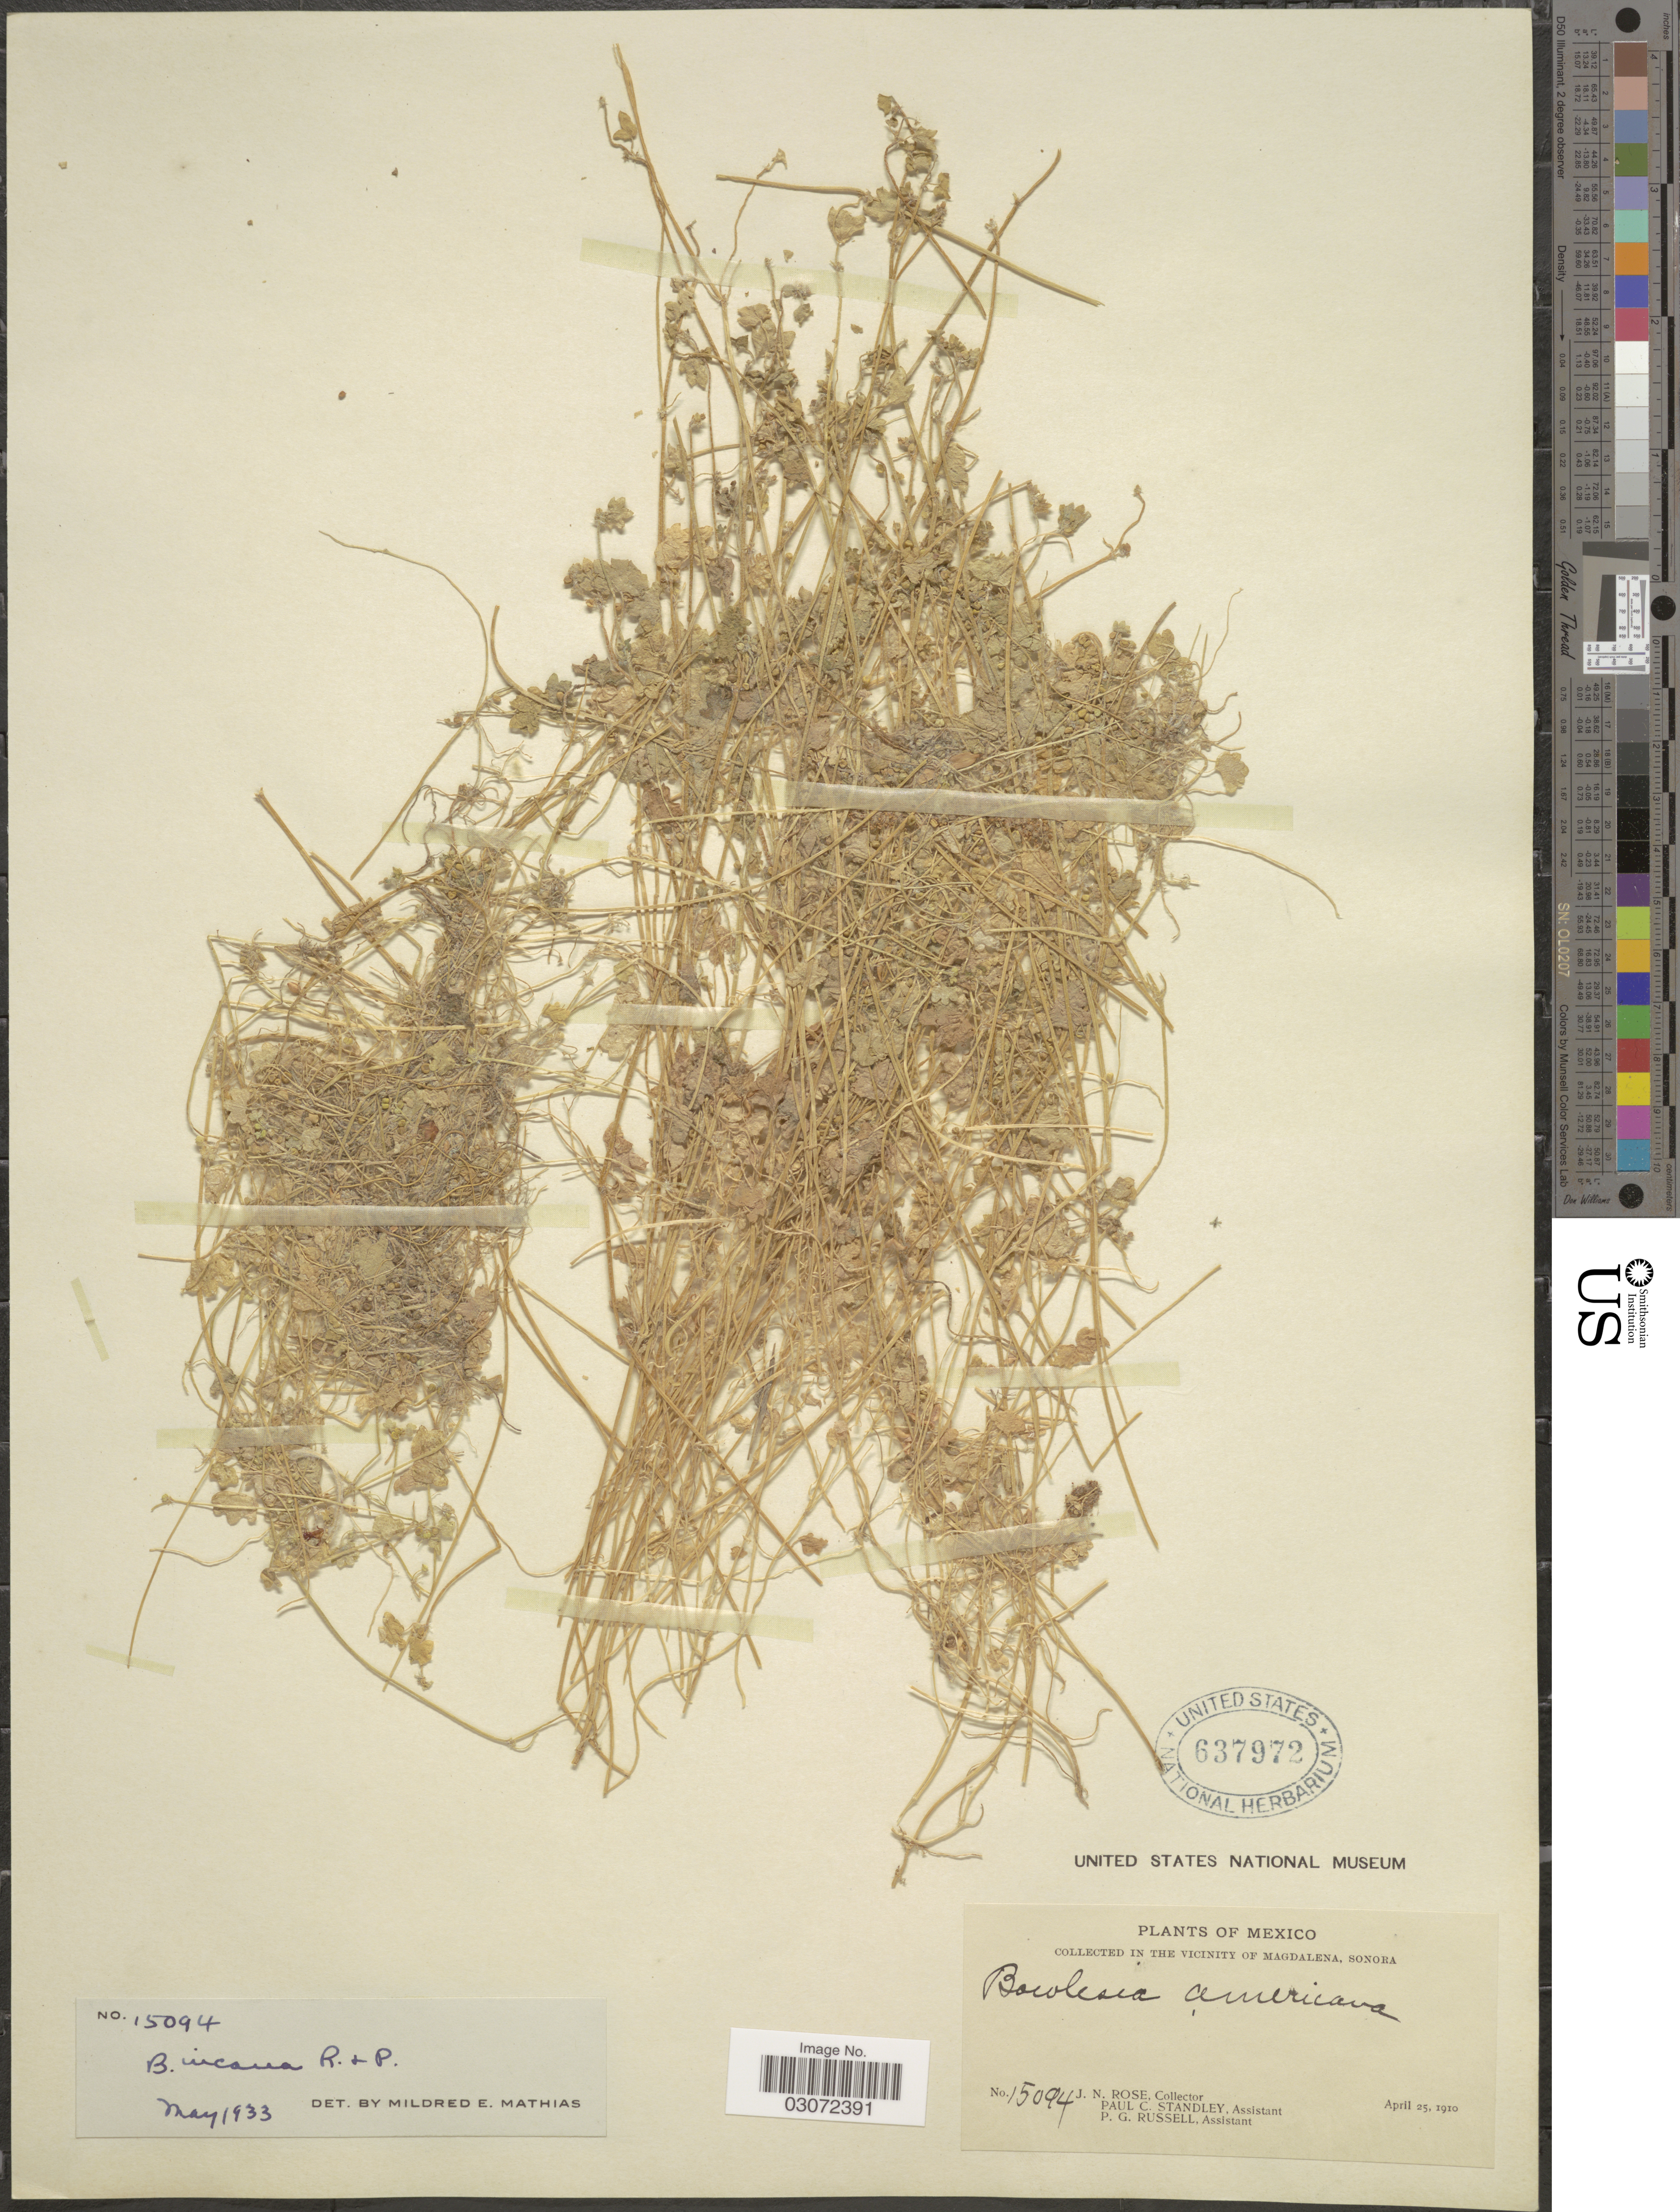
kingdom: Plantae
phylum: Tracheophyta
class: Magnoliopsida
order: Apiales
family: Apiaceae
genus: Bowlesia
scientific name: Bowlesia incana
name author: Ruiz & Pav.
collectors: J. N. Rose, P. C. Standley & P. G. Russell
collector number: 15094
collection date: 1910-04-25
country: Mexico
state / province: Sonora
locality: In the Vicinity of Magdalena.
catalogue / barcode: US 637972